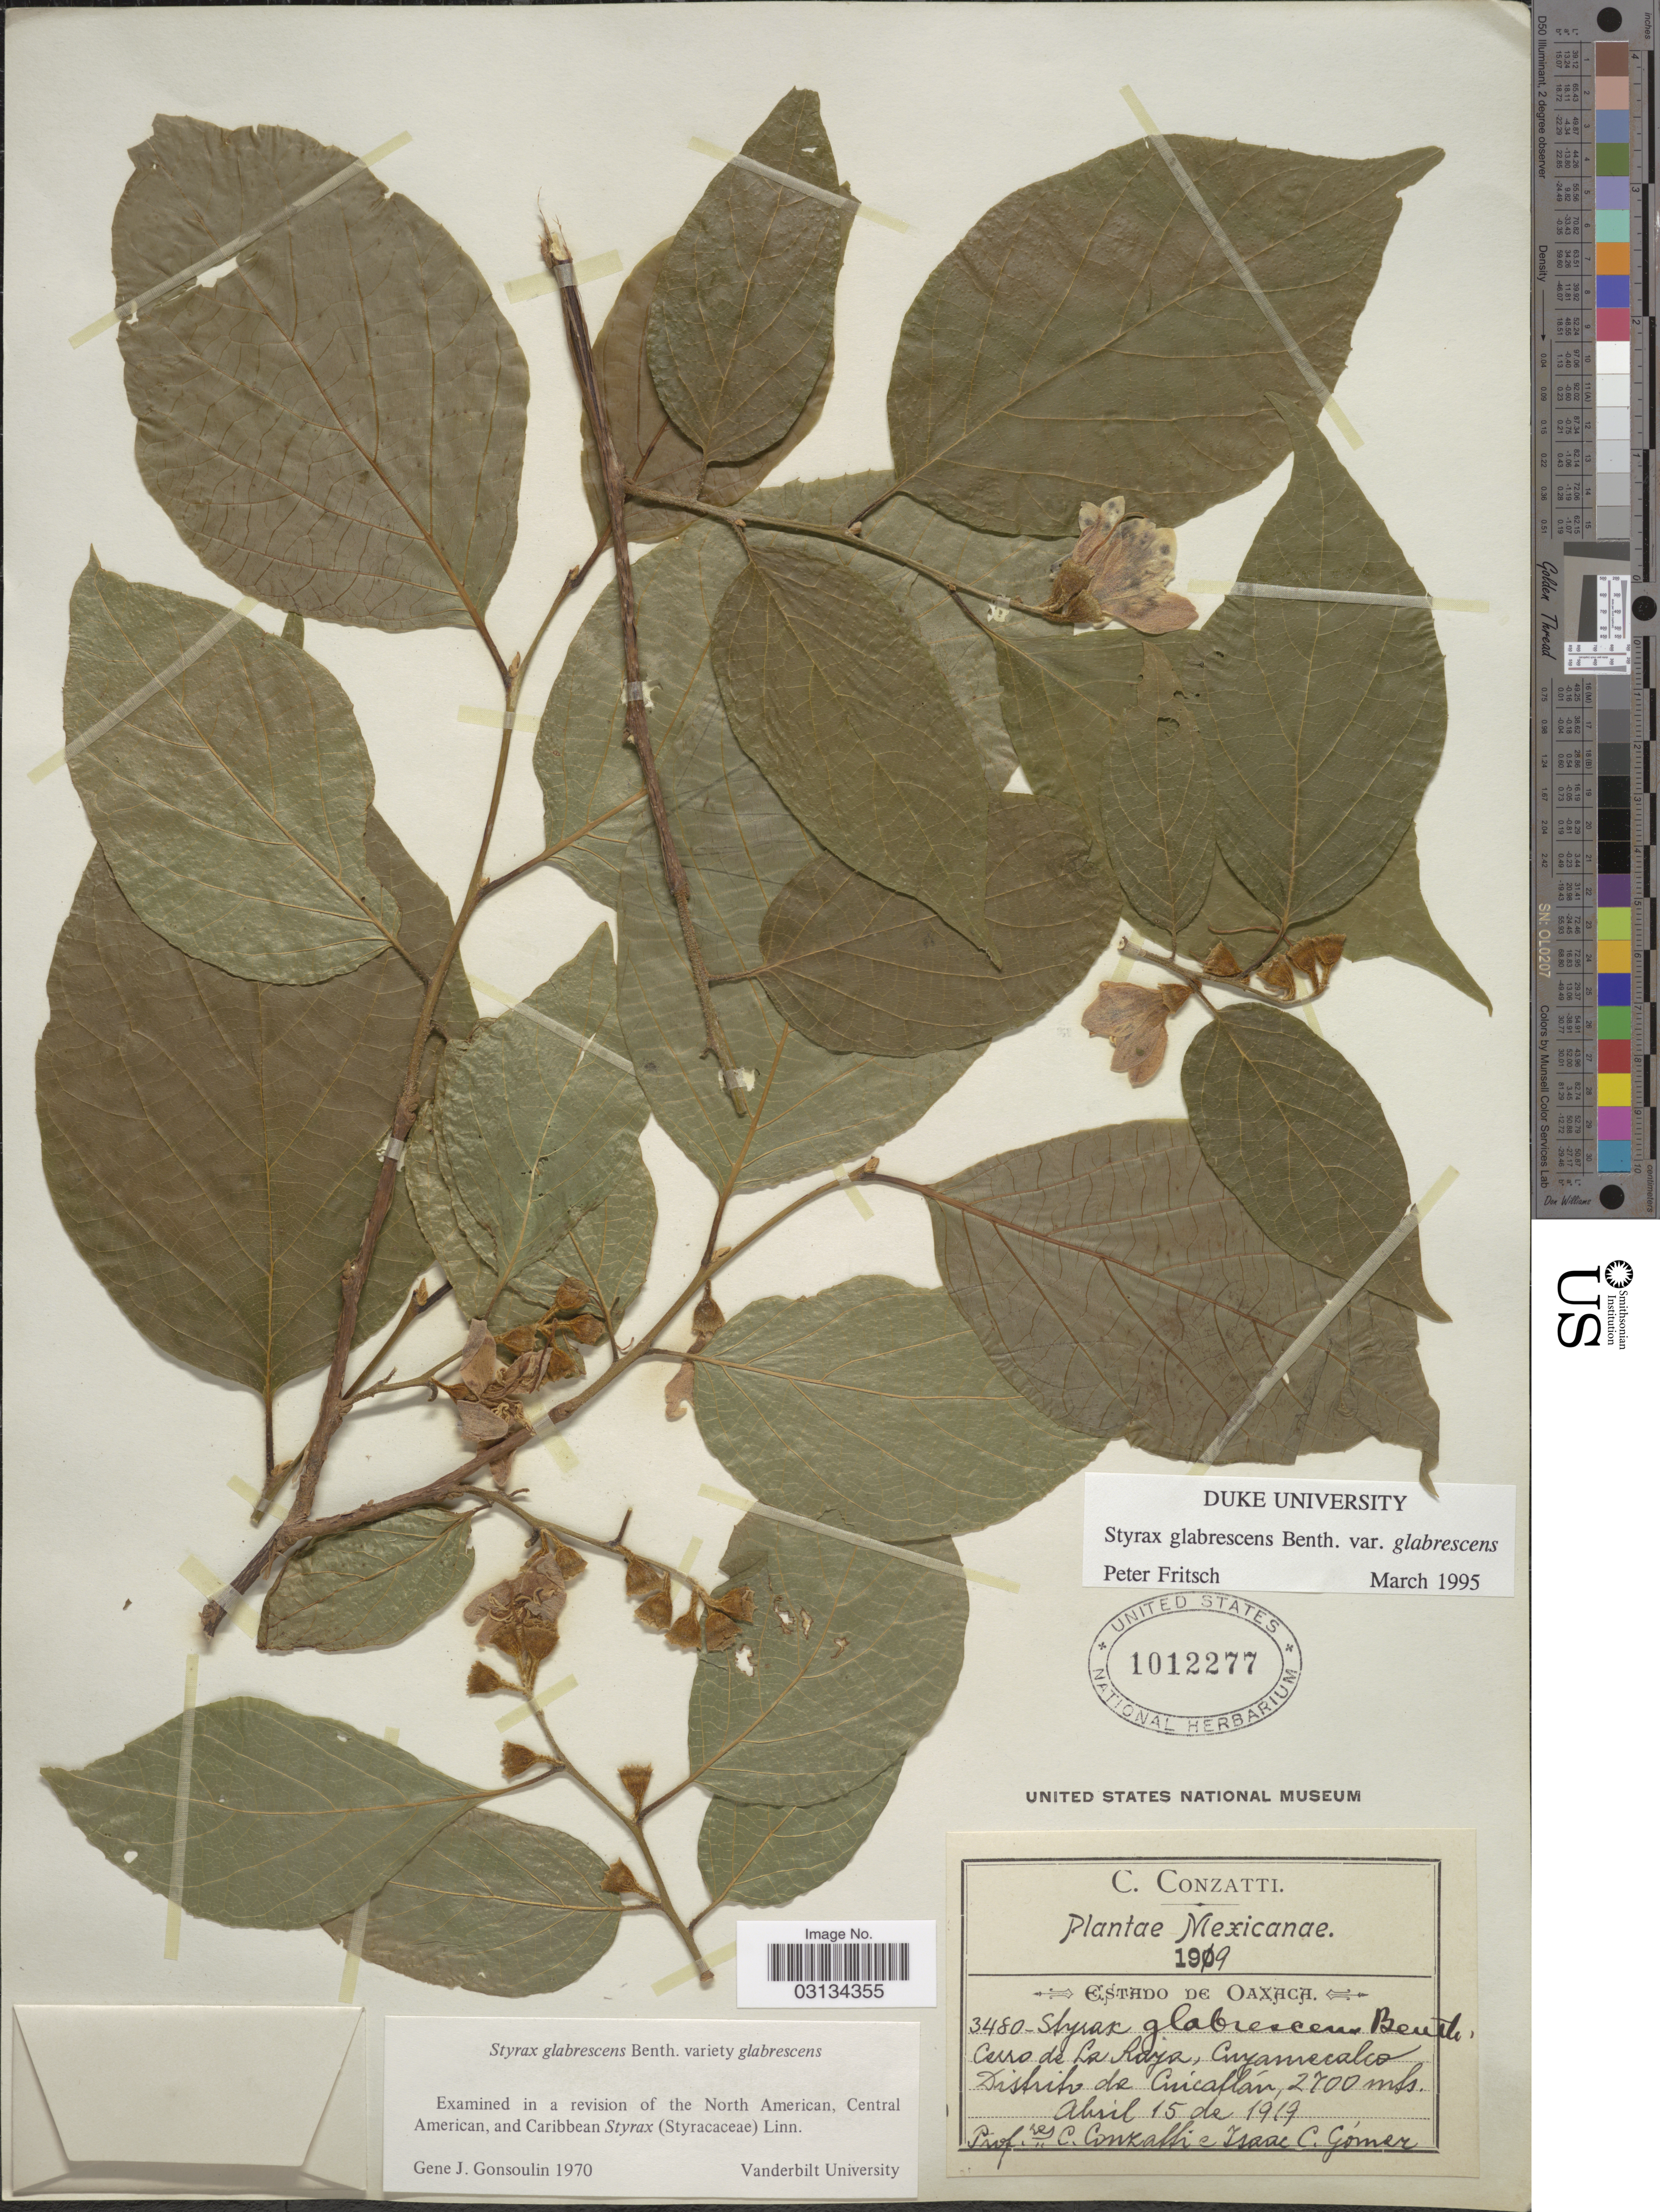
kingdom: Plantae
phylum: Tracheophyta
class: Magnoliopsida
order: Ericales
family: Styracaceae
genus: Styrax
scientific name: Styrax glabrescens Benth. var. glabrescens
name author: Benth.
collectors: C. Conzatti & I. Gomez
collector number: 3480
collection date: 1919-04-15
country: Mexico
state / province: Oaxaca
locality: Estado de Oaxaca. Cerro de La Roya, Cuyamecalco. Distrito de Cuicatlán.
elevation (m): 2700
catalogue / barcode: US 1012277